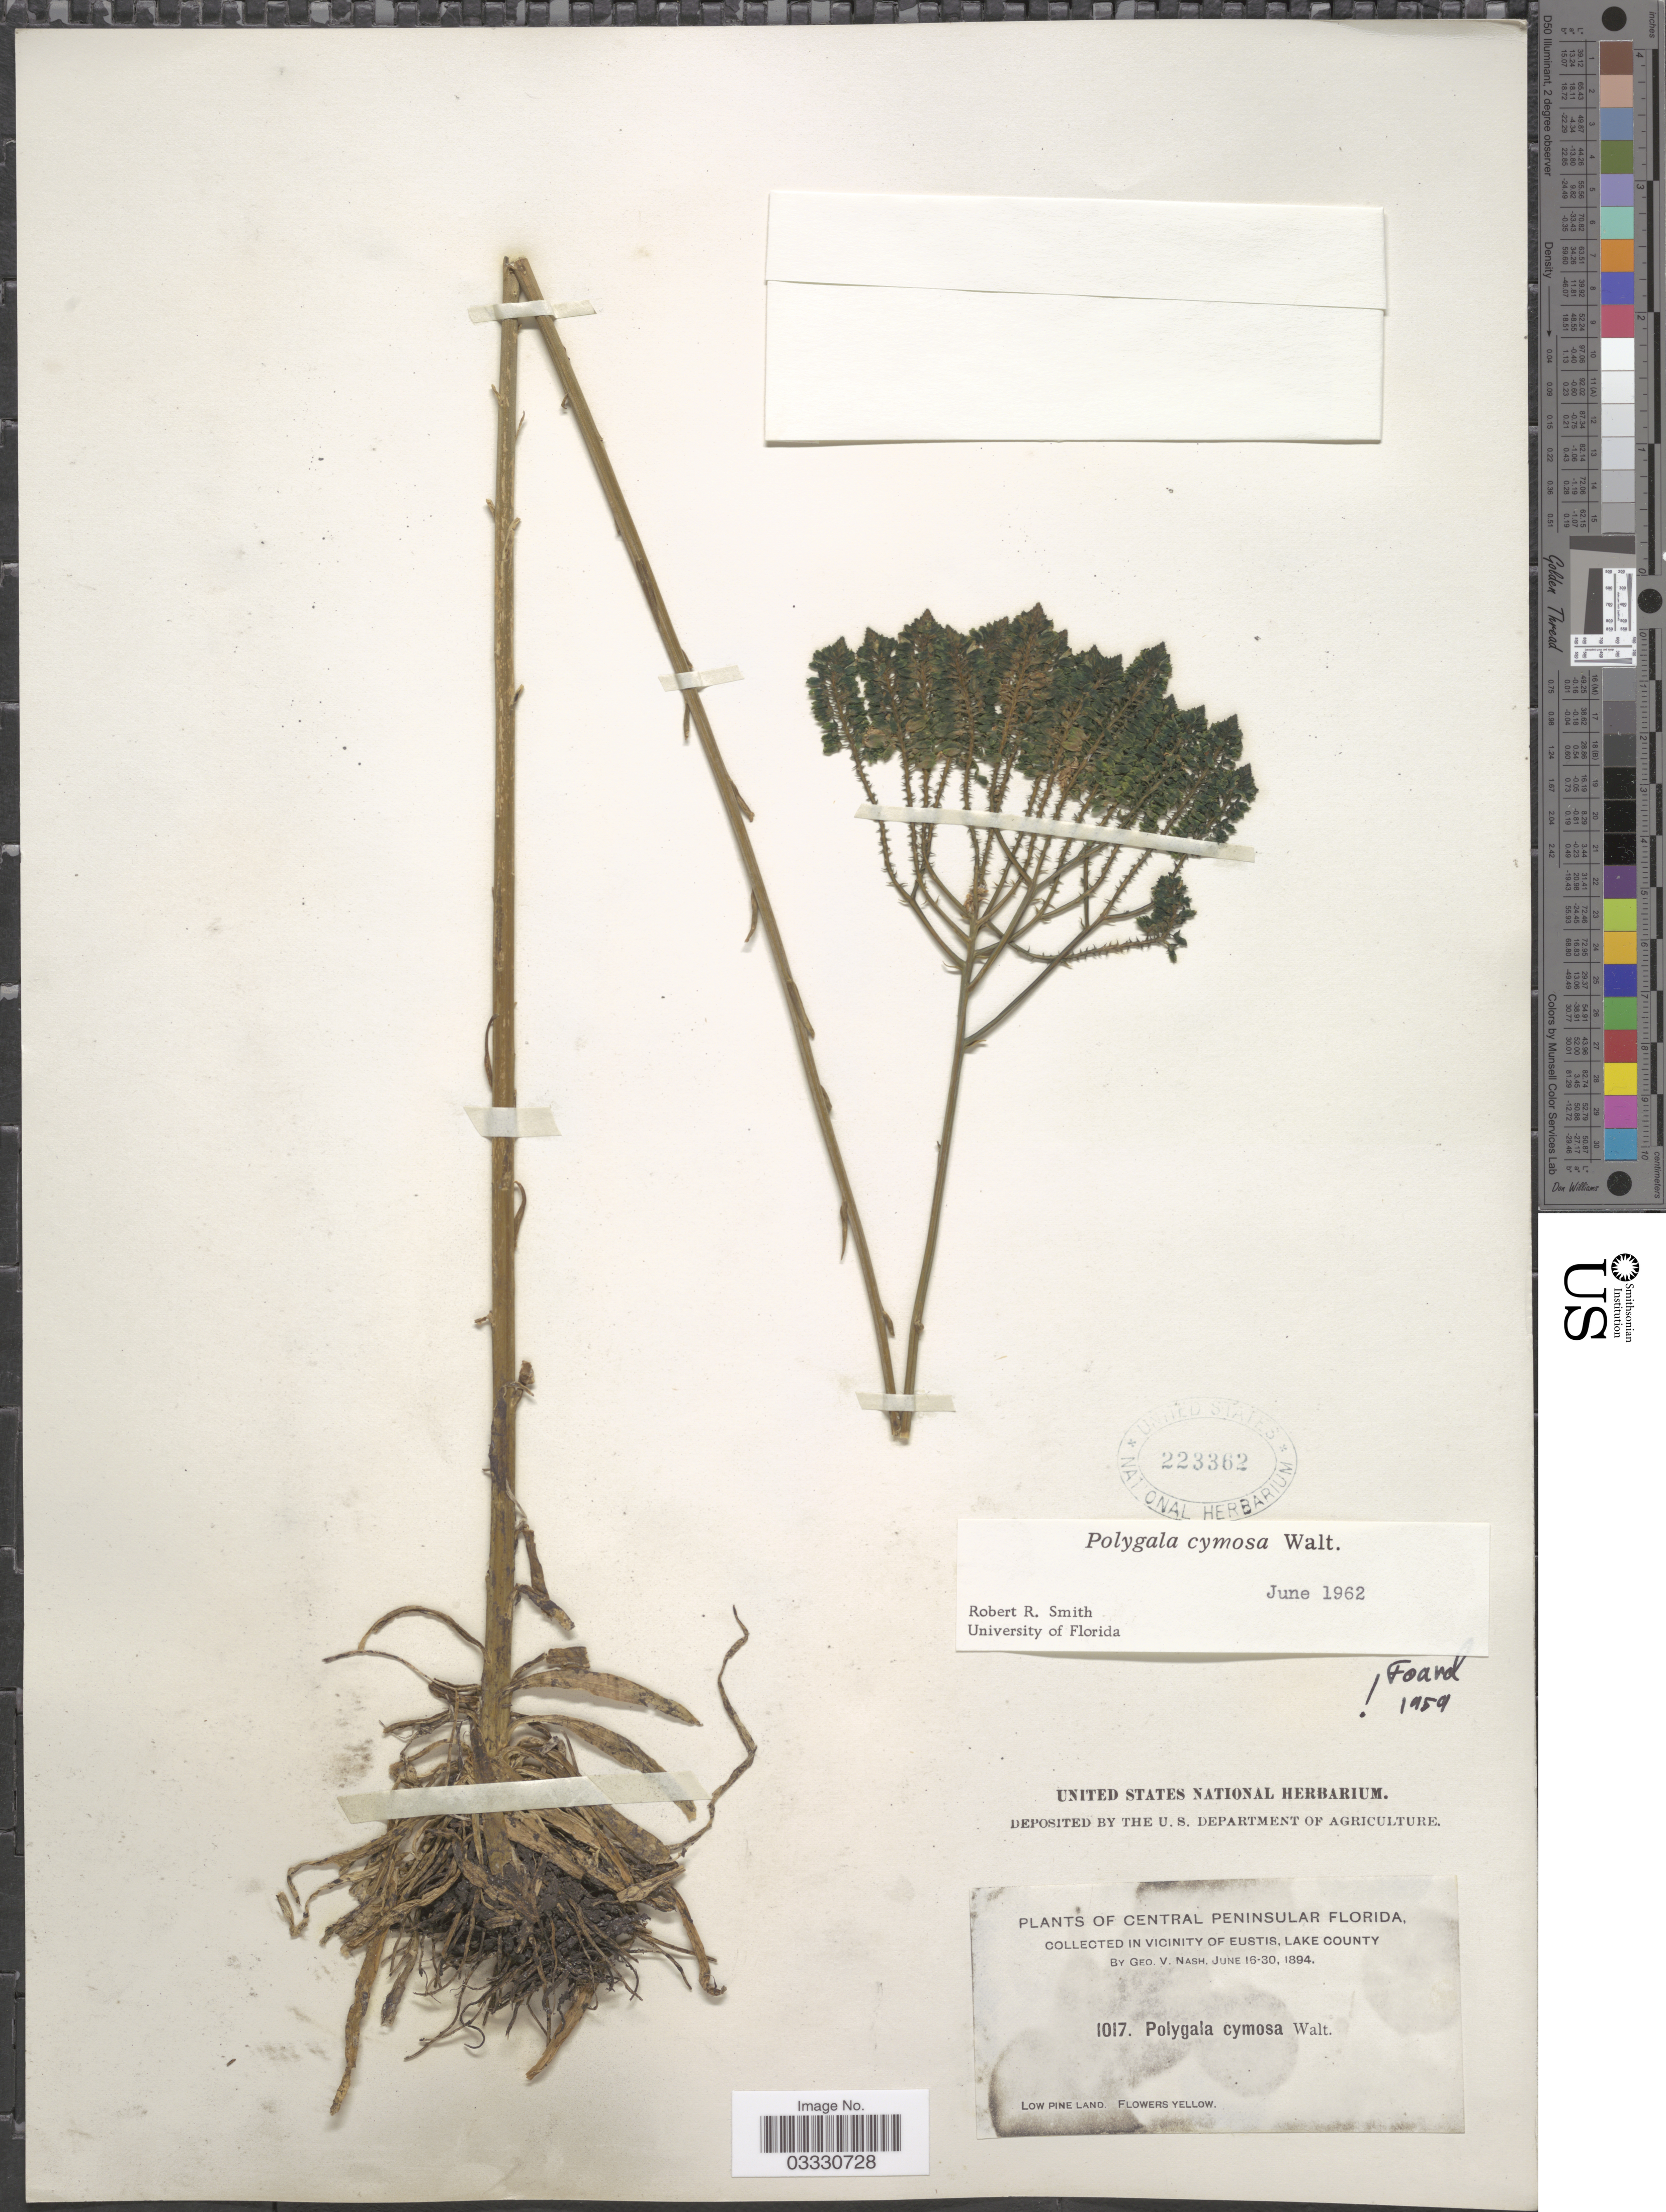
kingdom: Plantae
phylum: Tracheophyta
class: Magnoliopsida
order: Fabales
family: Polygalaceae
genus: Polygala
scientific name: Polygala cymosa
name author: Walter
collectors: G. V. Nash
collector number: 1017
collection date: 1894-06-16/1894-06-30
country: United States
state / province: Florida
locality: Central Peninsular Florida. Vicinity of Eustis, Lake County.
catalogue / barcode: US 223362